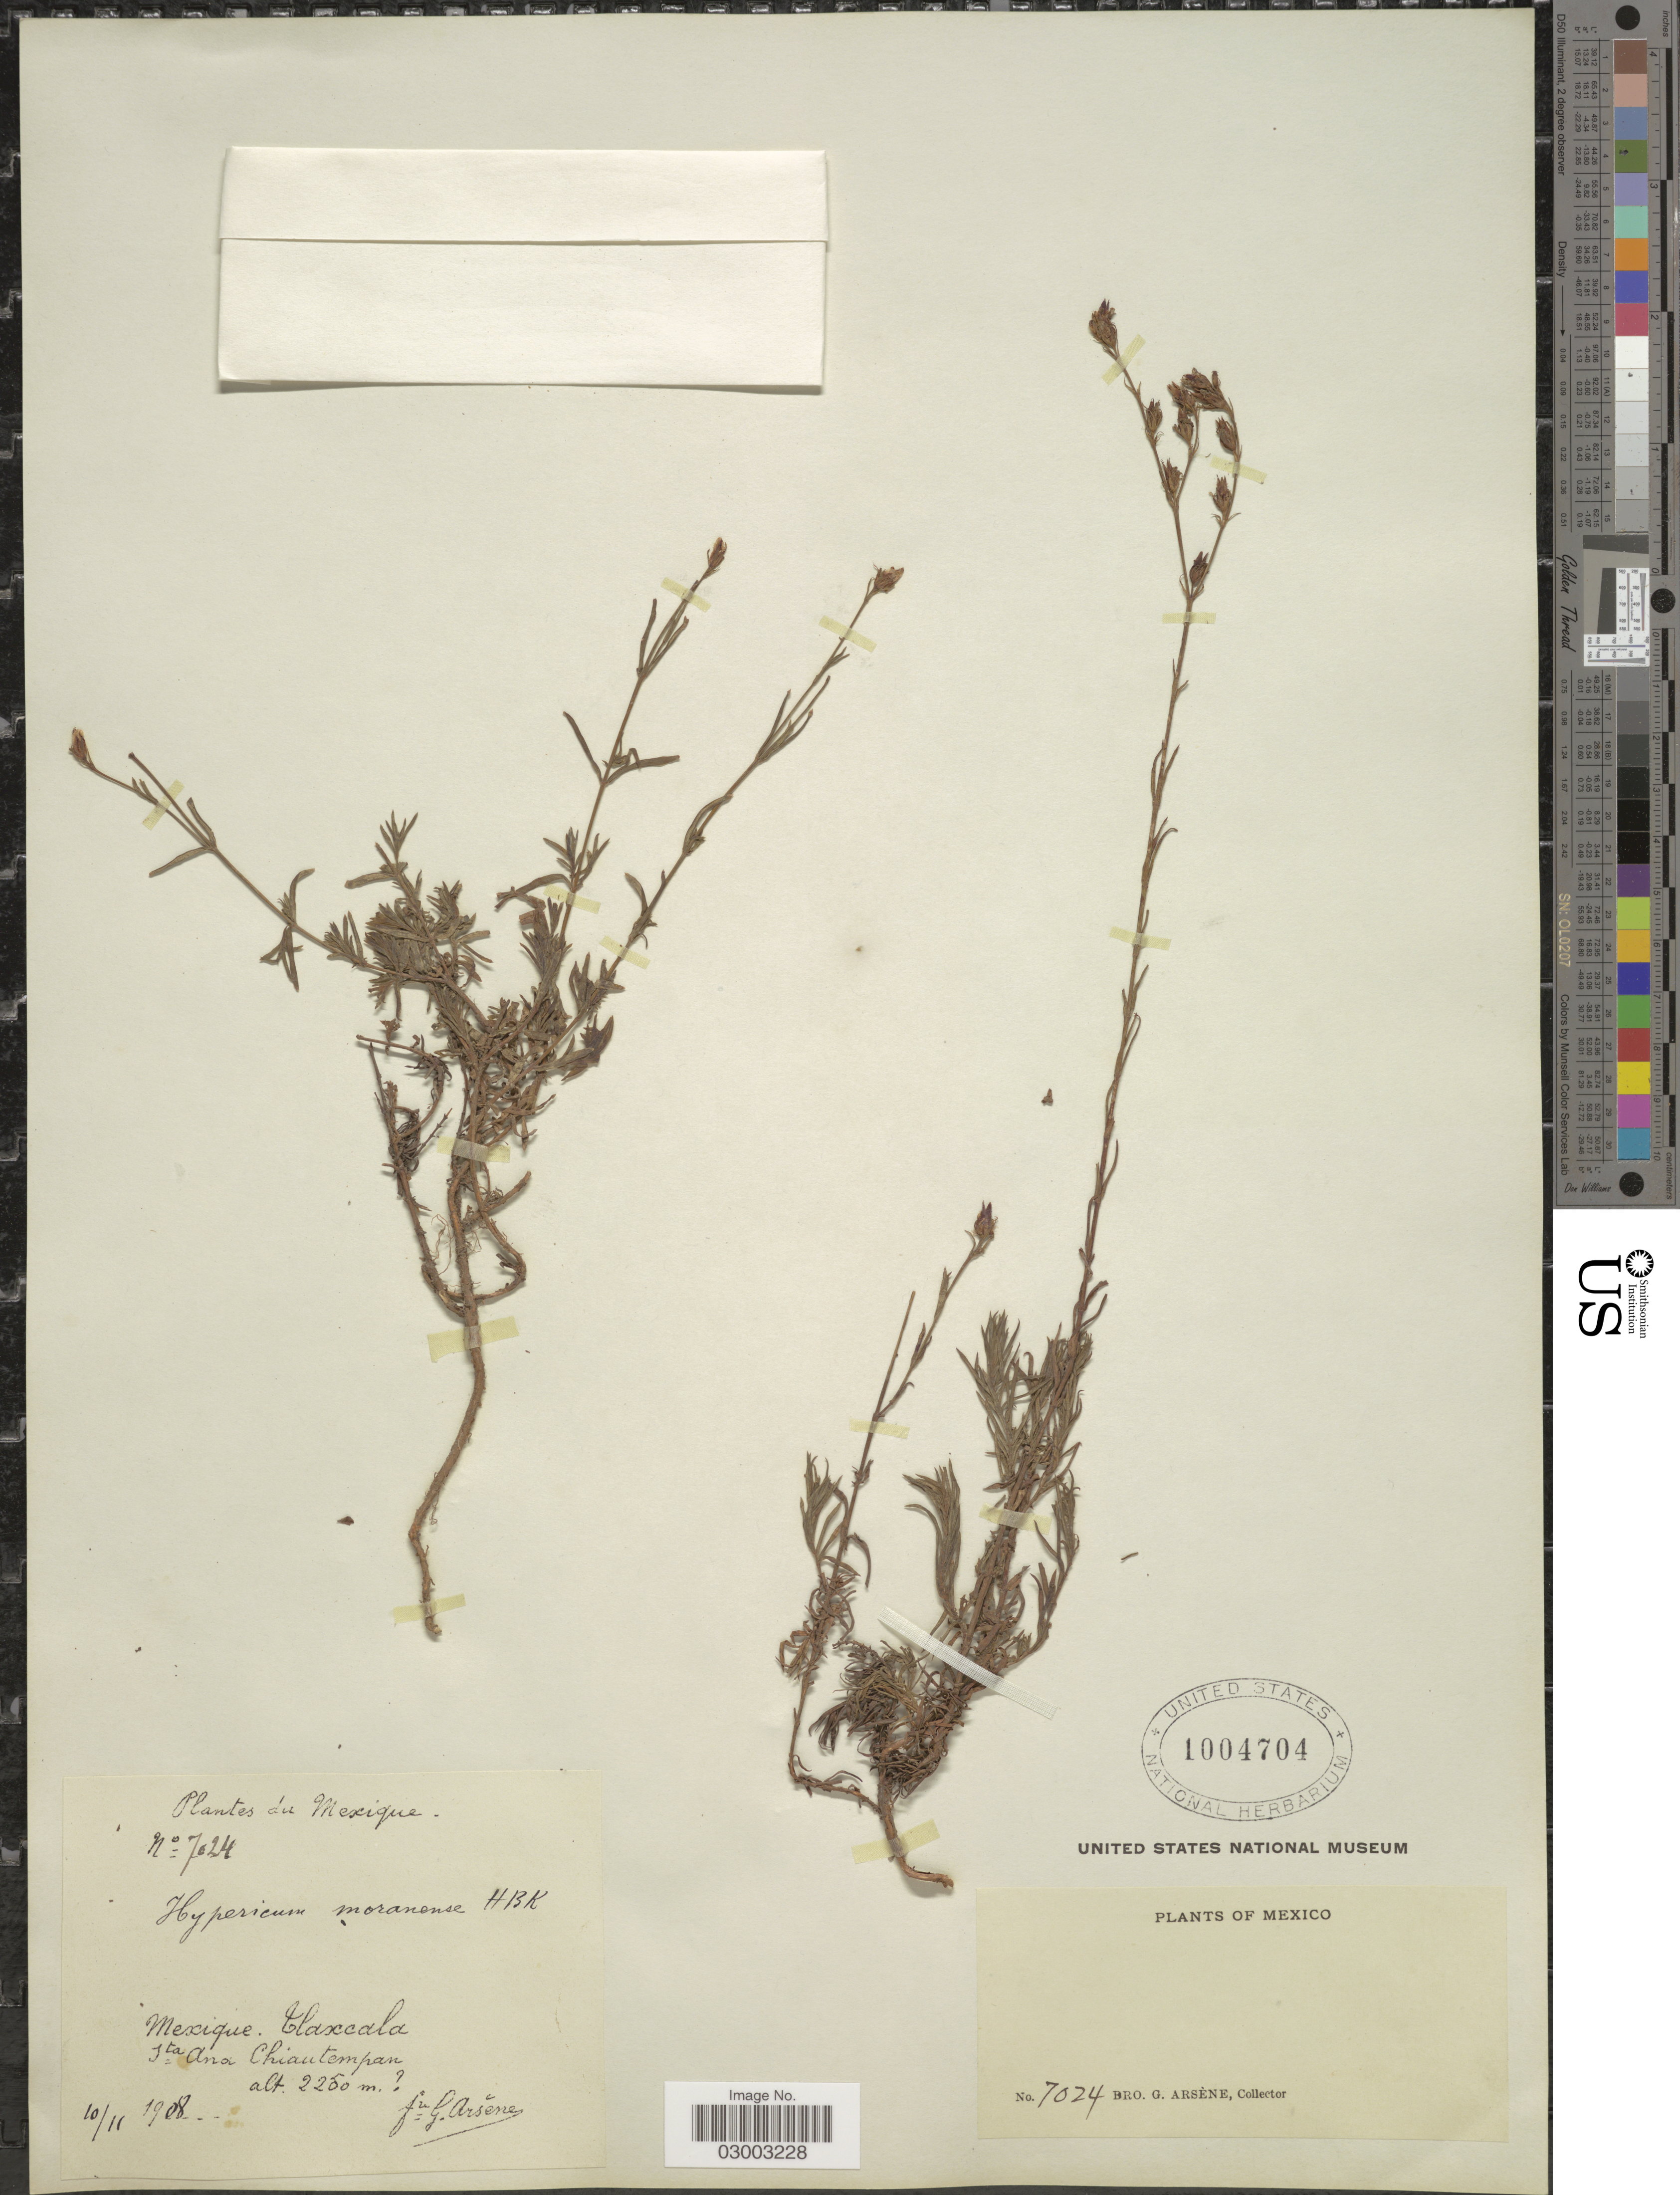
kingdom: Plantae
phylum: Tracheophyta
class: Magnoliopsida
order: Malpighiales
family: Hypericaceae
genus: Hypericum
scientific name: Hypericum moranense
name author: Kunth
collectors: Bro. G. Arsène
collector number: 7024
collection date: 1908-11-10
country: Mexico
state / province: Tlaxcala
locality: Tlaxcala, Sta Ana Chiautempan.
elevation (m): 2250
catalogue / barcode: US 1004704